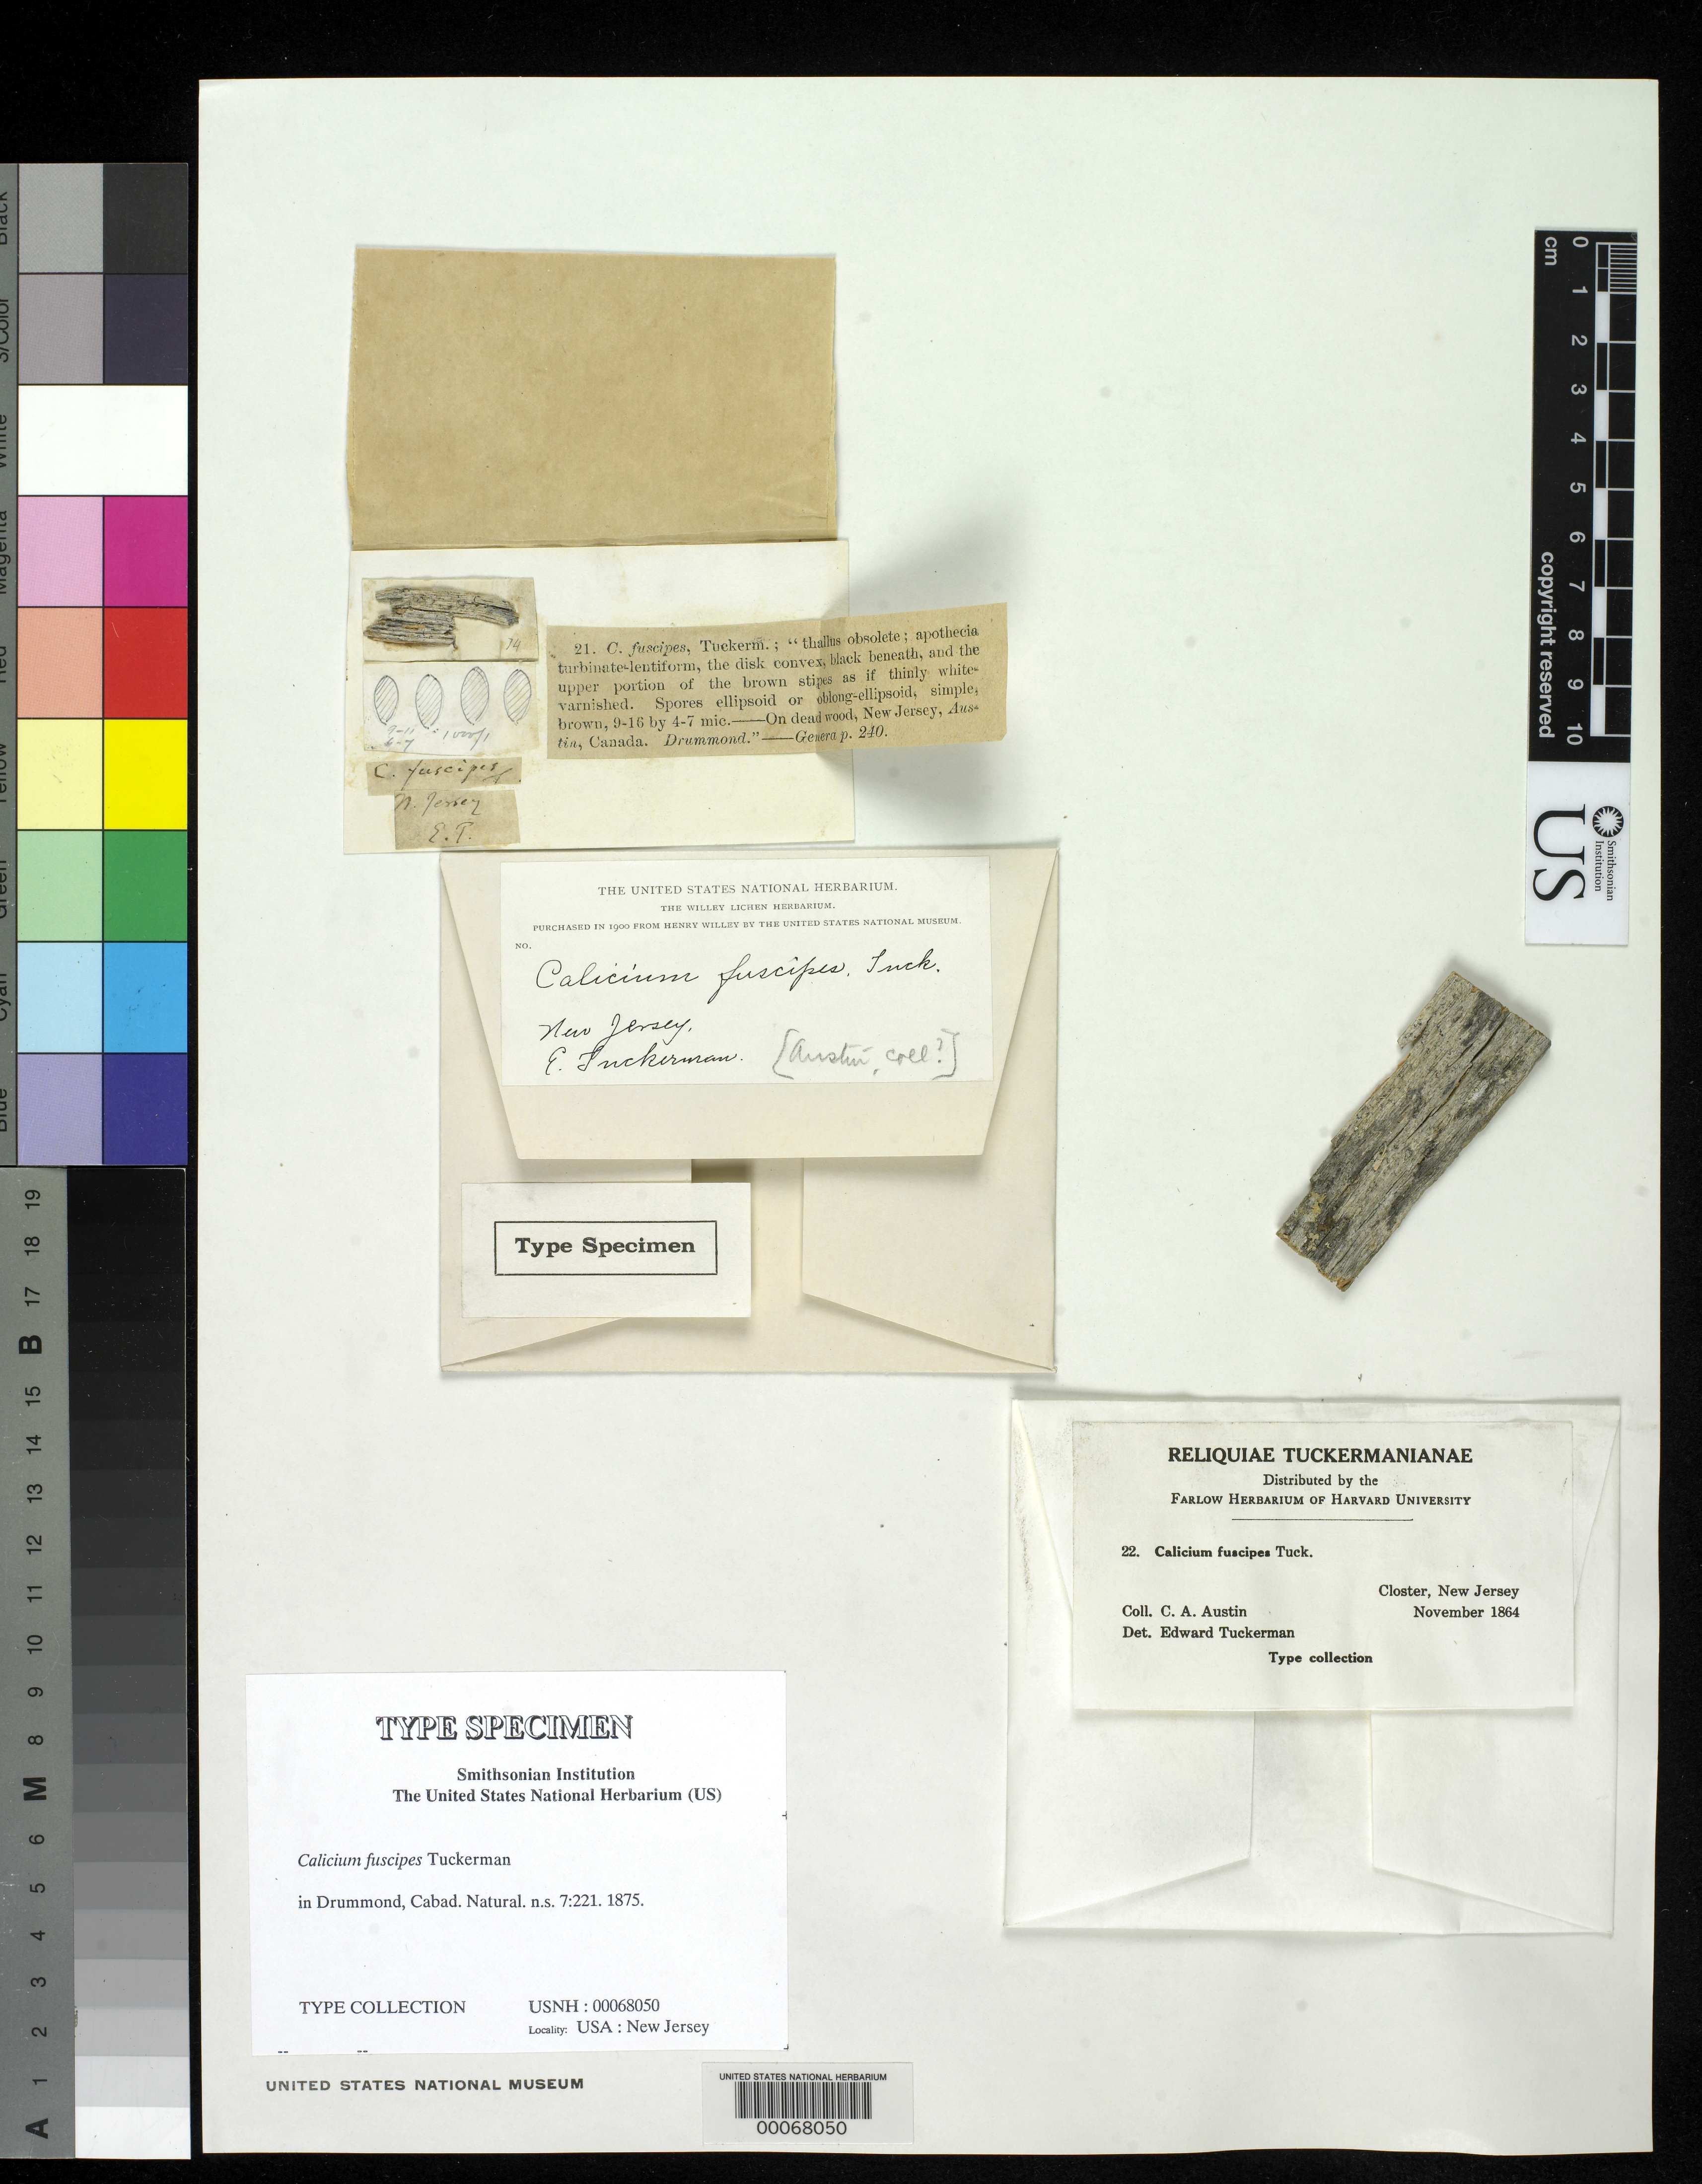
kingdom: Fungi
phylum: Ascomycota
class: Lecanoromycetes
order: Caliciales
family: Caliciaceae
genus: Calicium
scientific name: Calicium fuscipes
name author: Tuck. in Drummond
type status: Type Collection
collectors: C. F. Austin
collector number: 22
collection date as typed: Nov 1864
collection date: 1864-11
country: United States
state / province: New Jersey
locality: Closter.